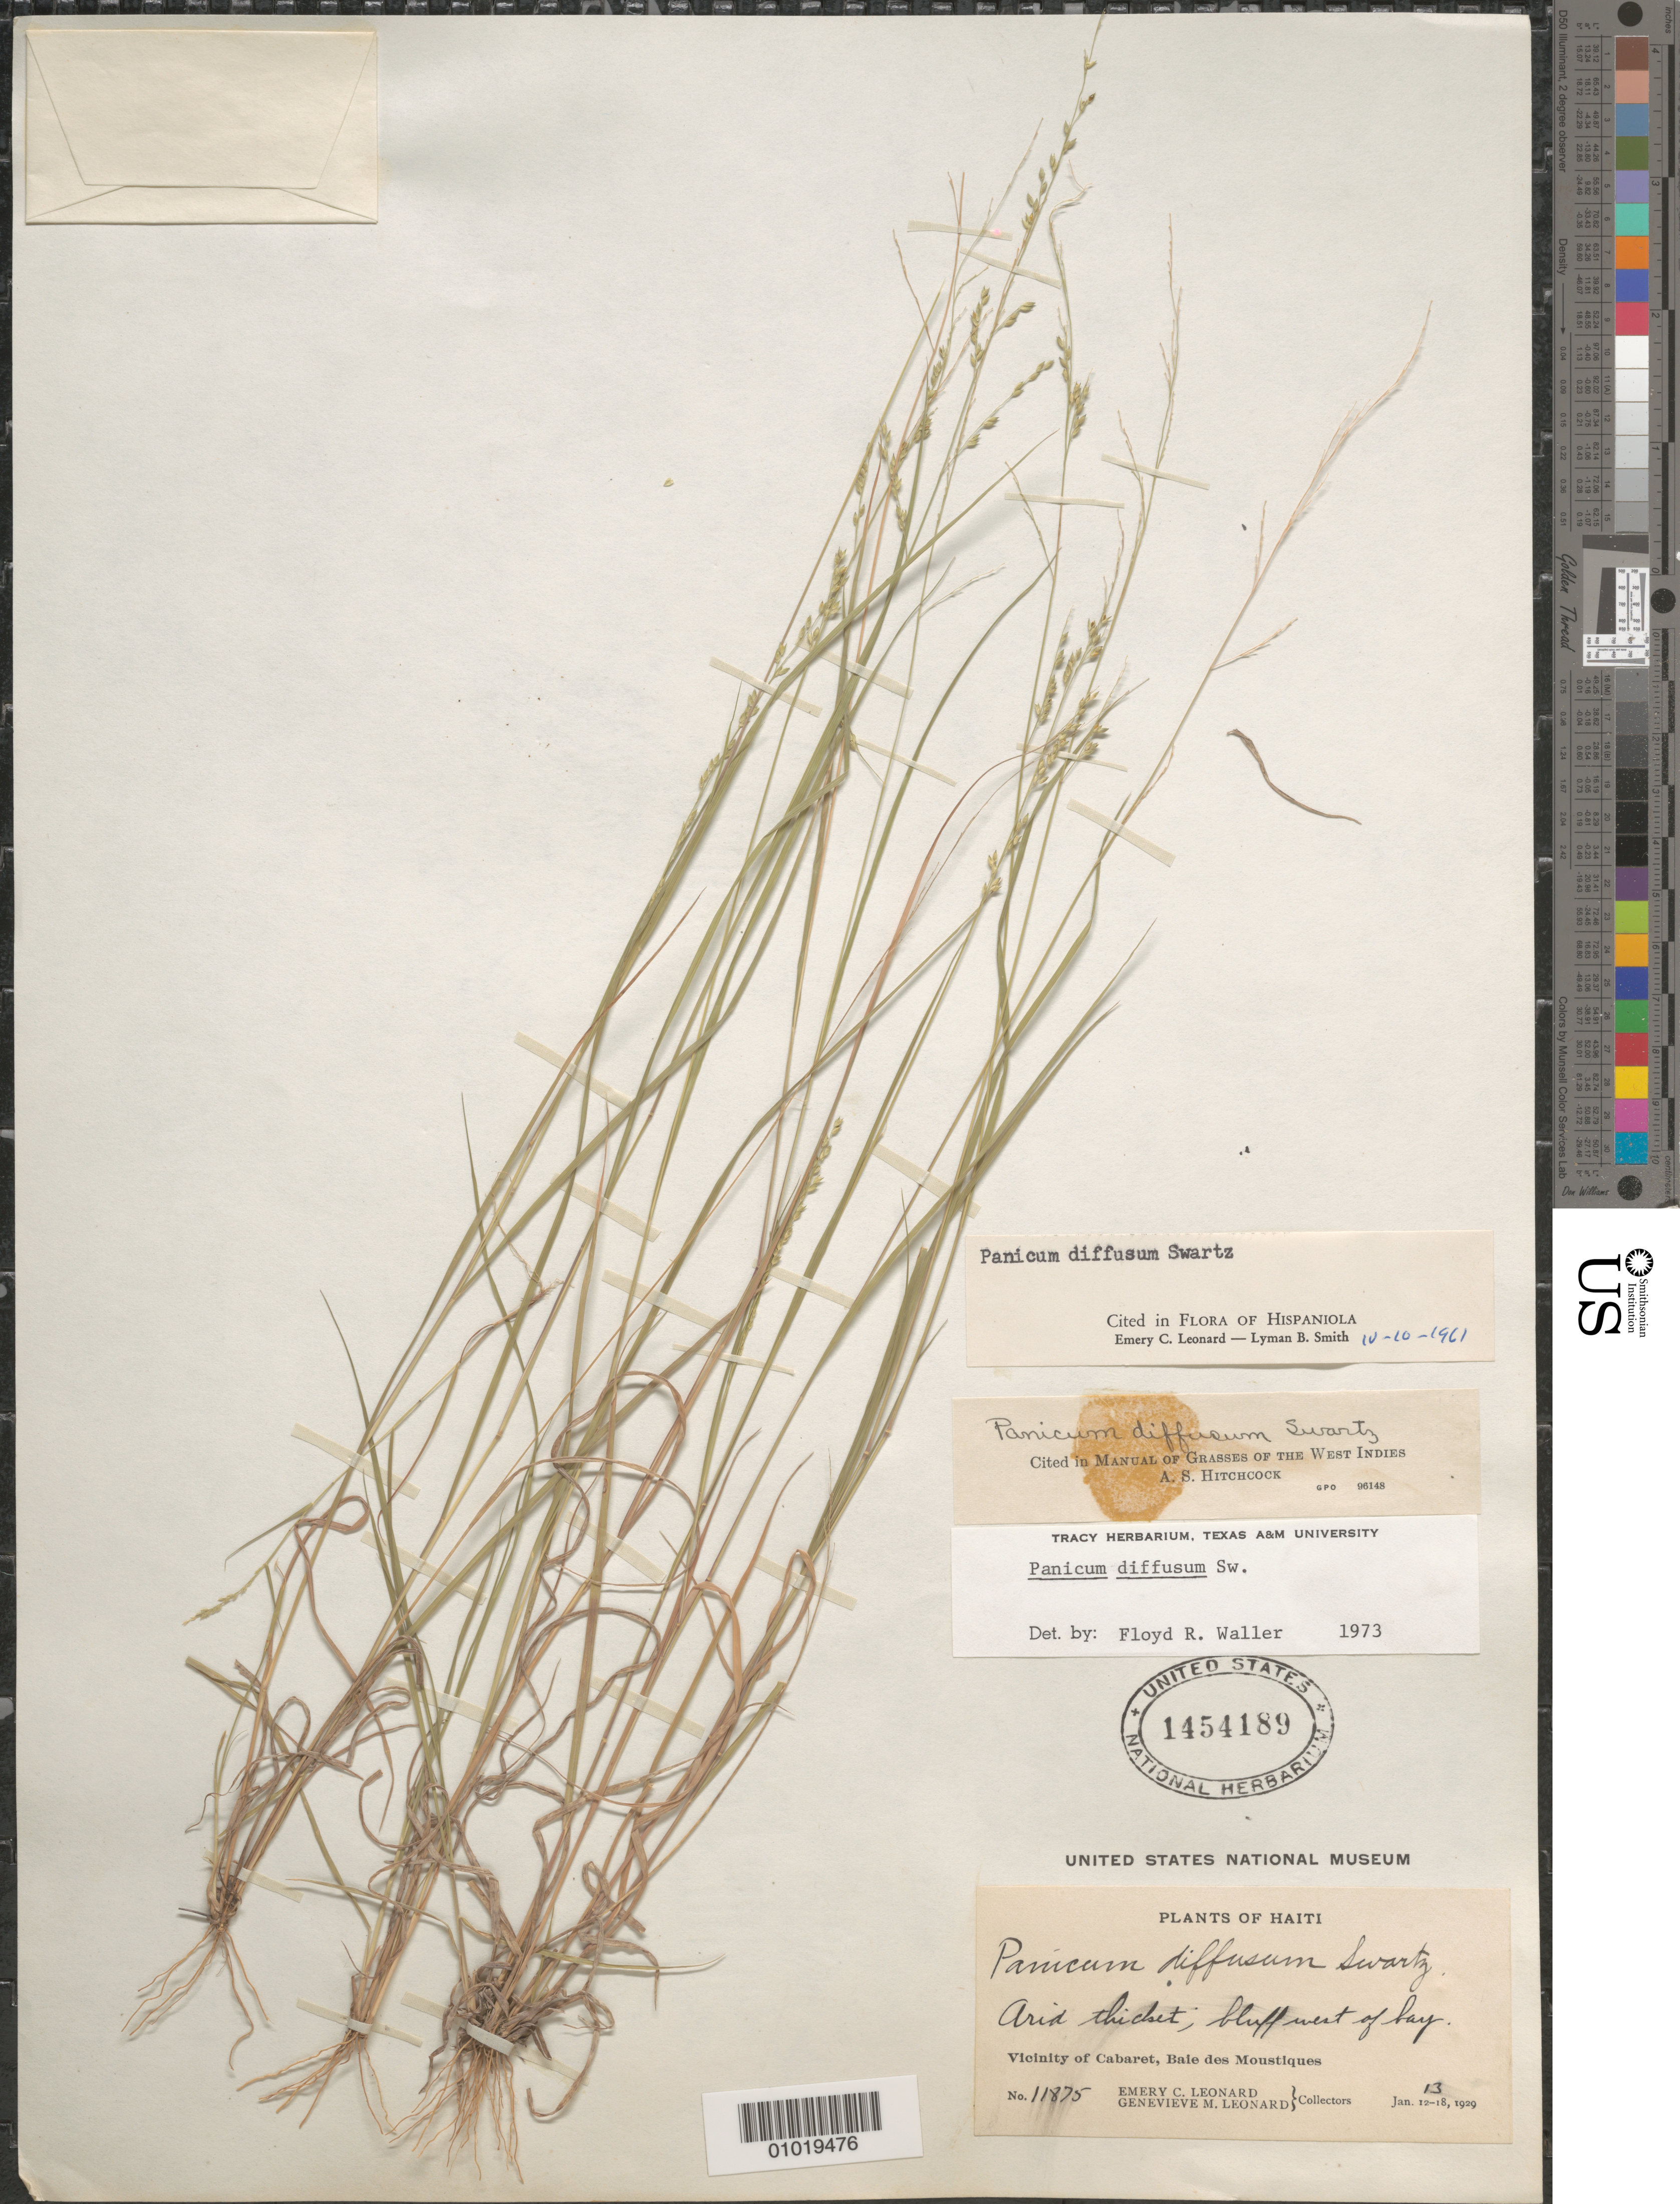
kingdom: Plantae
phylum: Tracheophyta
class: Liliopsida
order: Poales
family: Poaceae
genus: Panicum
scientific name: Panicum diffusum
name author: Sw.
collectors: E. C. Leonard & G. M. Leonard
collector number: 11875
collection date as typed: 13 Jan 1929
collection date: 1929-01-13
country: Haiti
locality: Vic of Cabaret Bale des Moustiques, bluff W of bay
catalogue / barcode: US 1454189